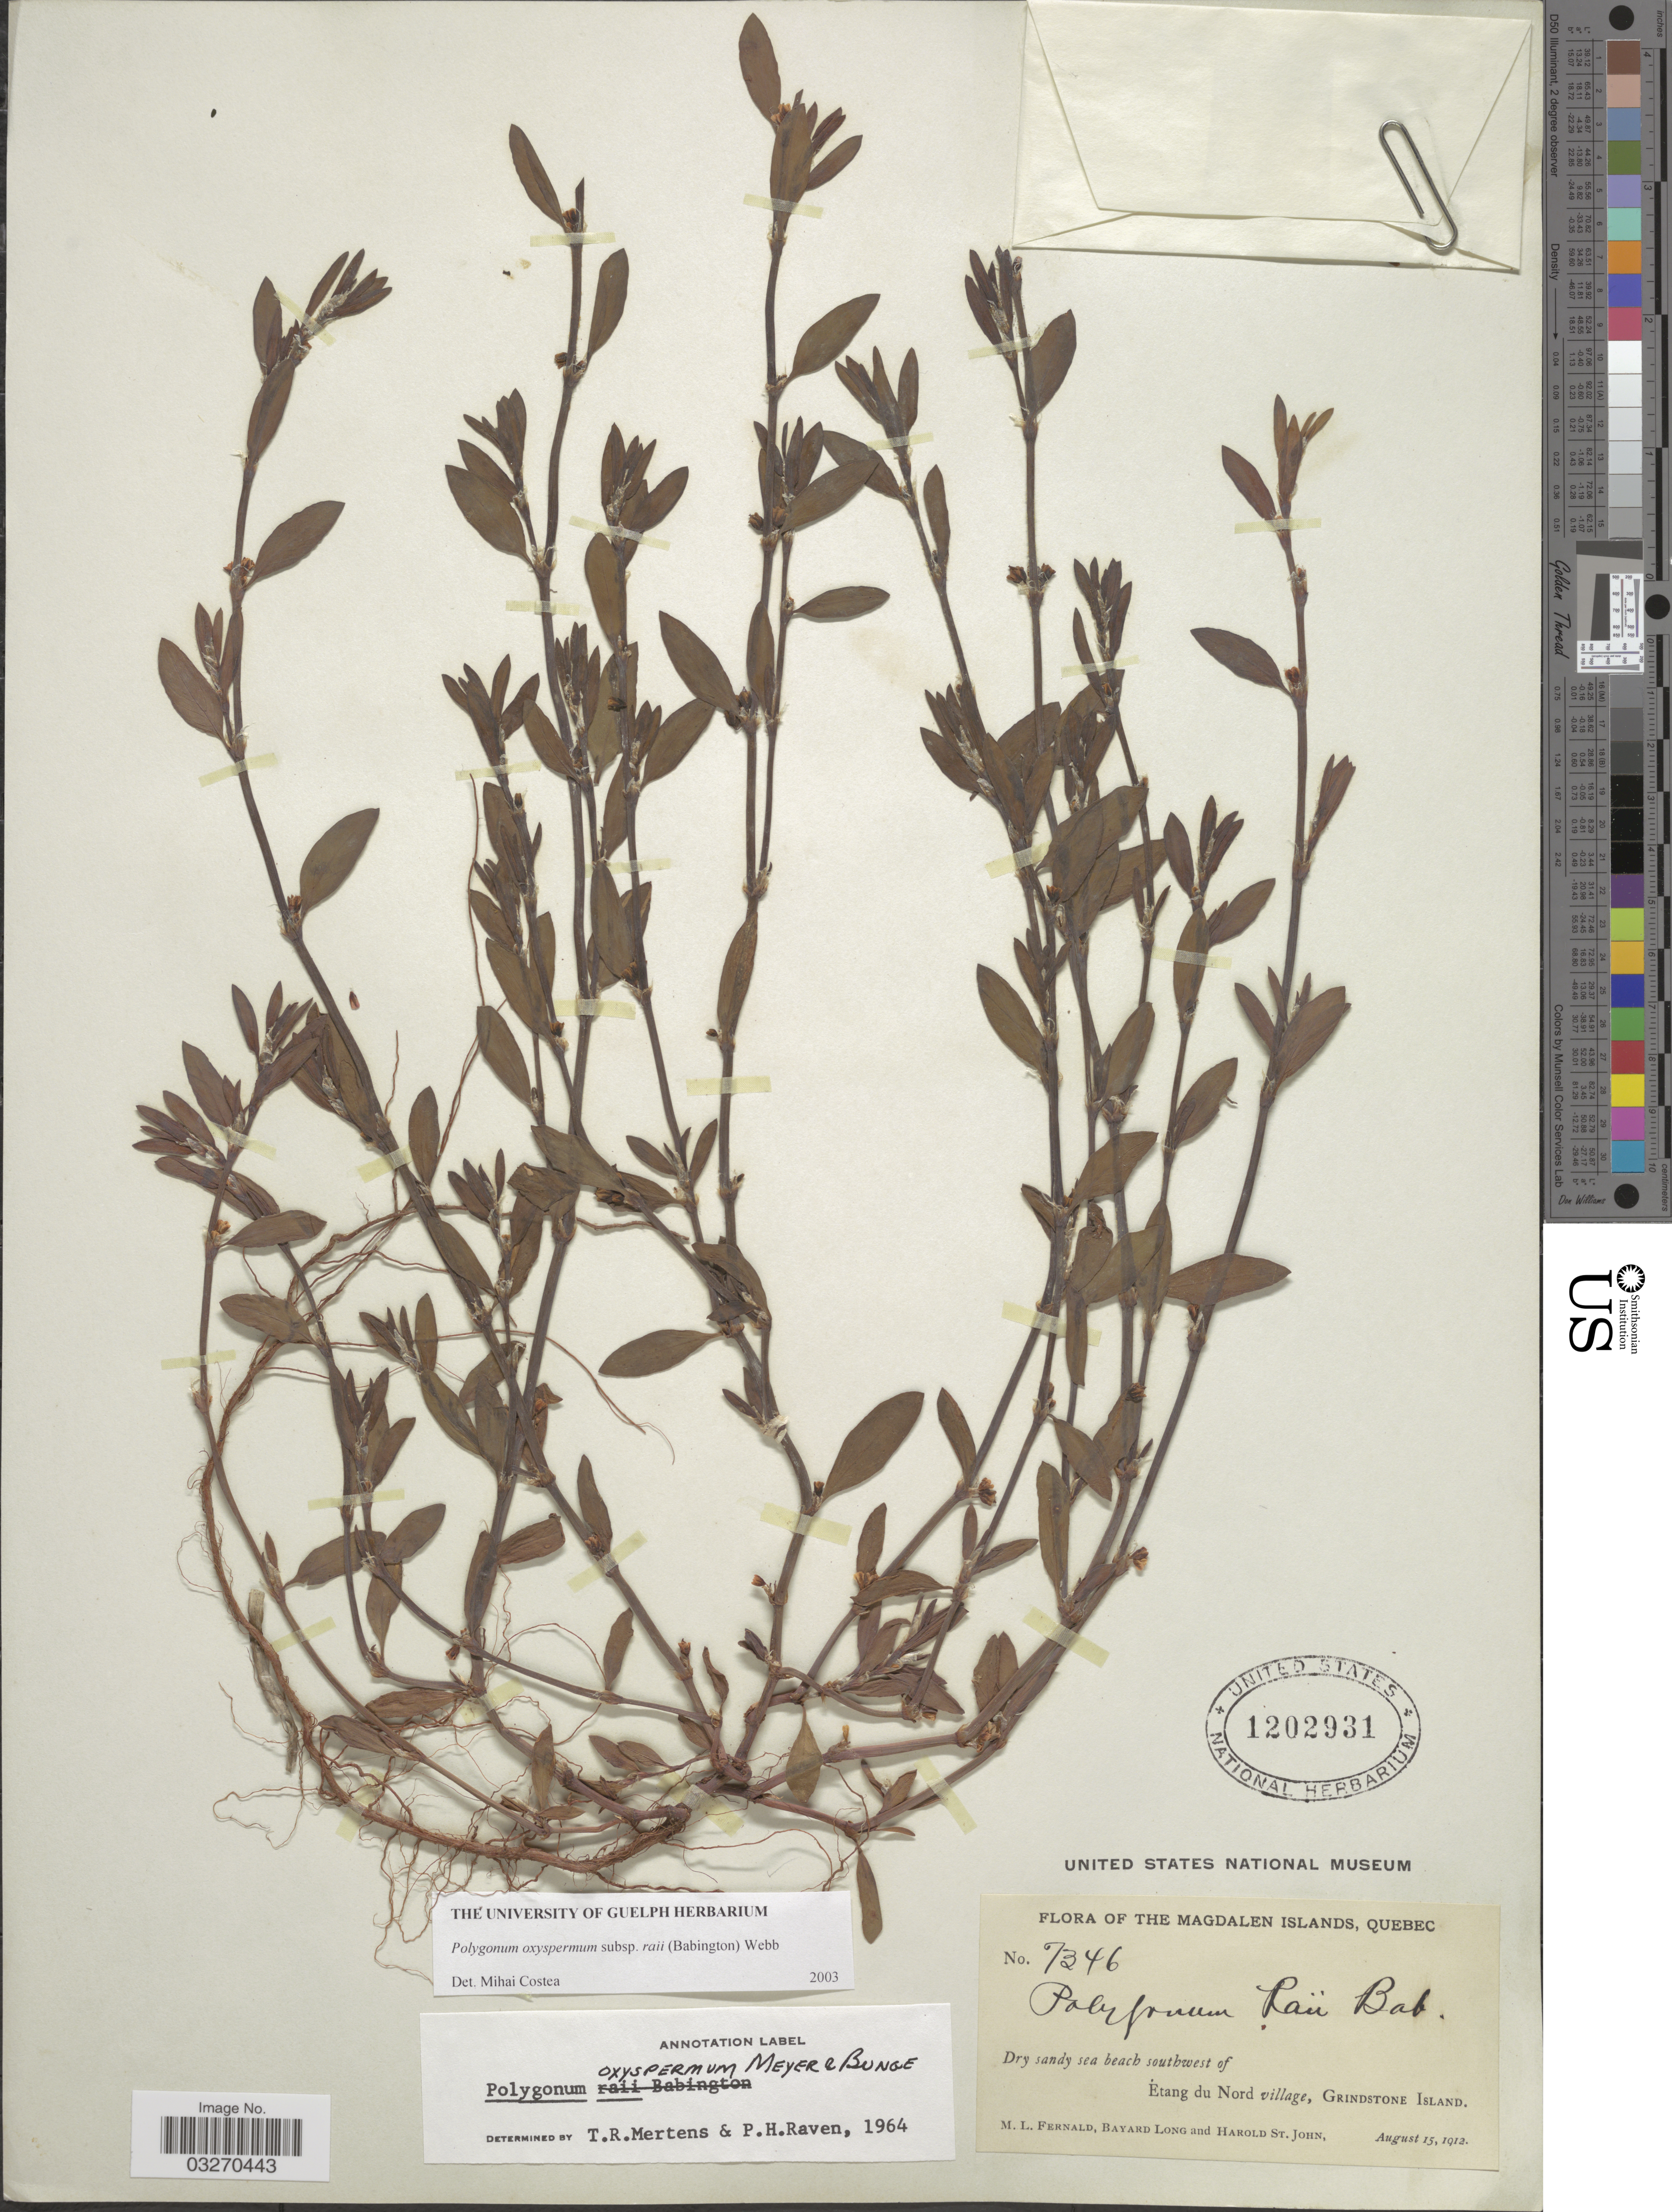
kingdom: Plantae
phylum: Tracheophyta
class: Magnoliopsida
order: Caryophyllales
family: Polygonaceae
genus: Polygonum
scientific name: Polygonum oxyspermum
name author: C.A. Mey. & Bunge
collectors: M. L. Fernald, B. Long & H. St. John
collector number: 7346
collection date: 1912-08-15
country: Canada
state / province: Quebec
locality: The Magdalen Islands. Dry sandy sea beach southwest of Étang du Nord village, Grindstone Island.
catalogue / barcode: US 1202931